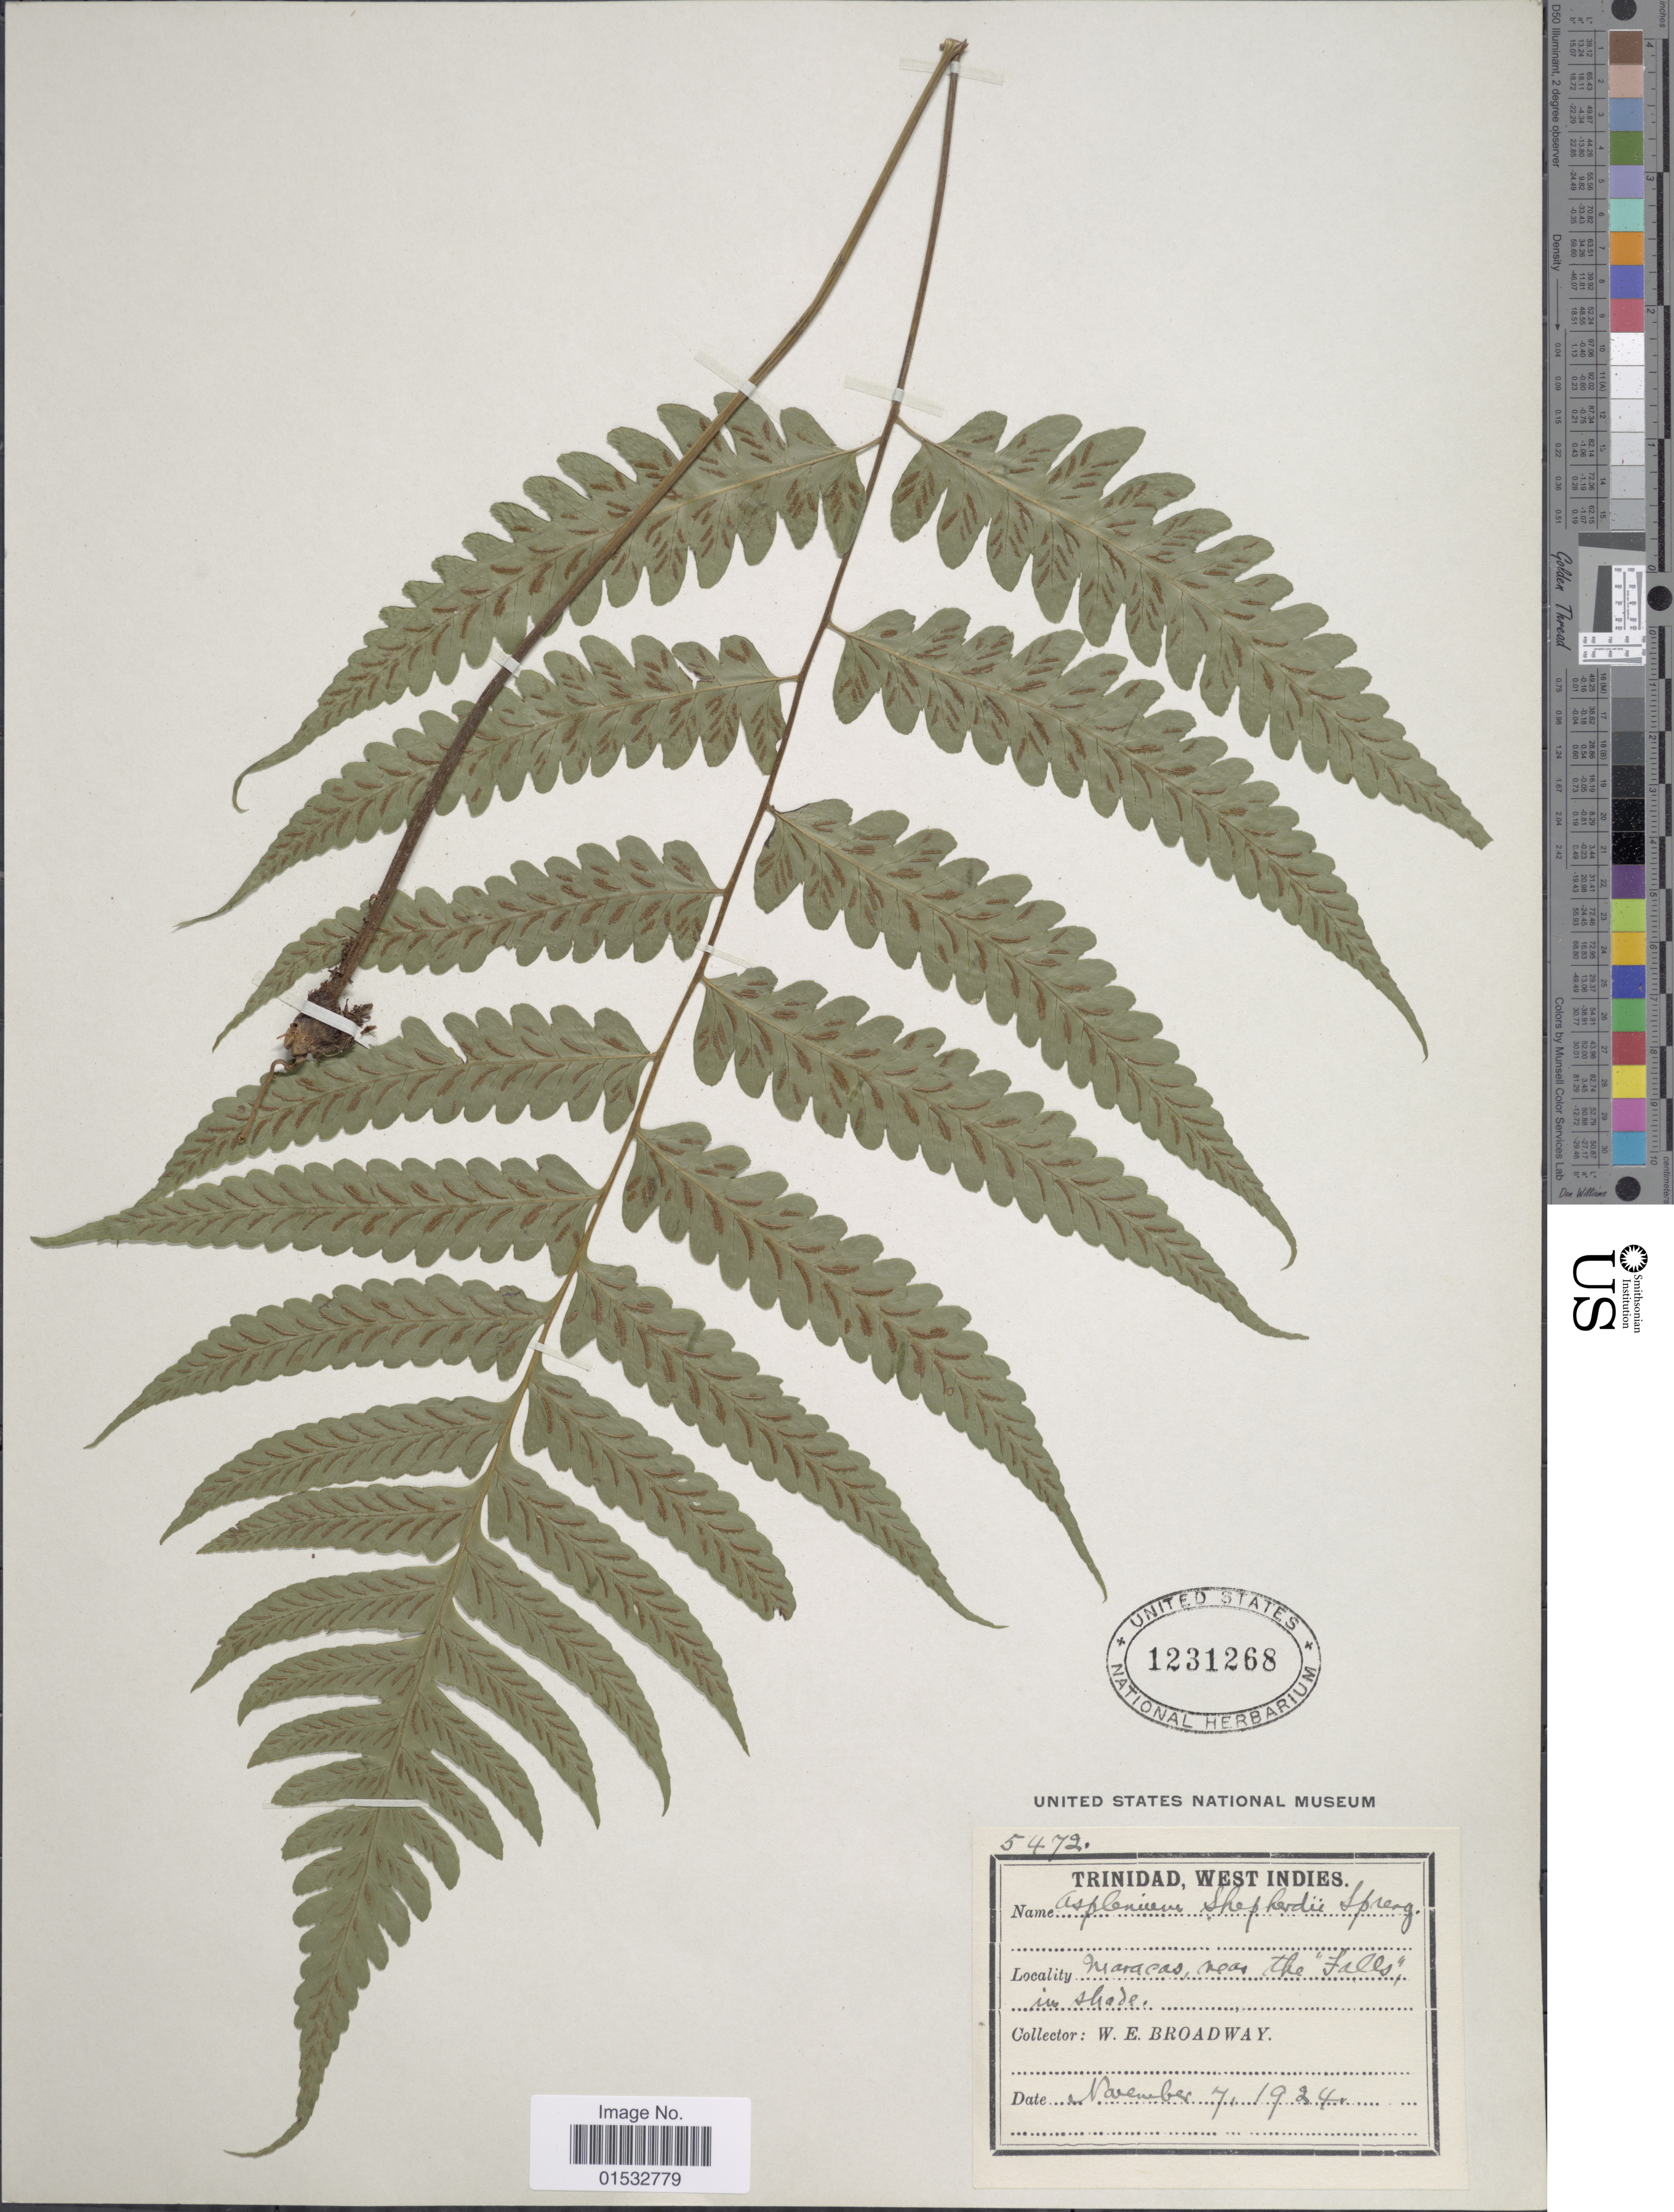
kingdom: Plantae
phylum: Tracheophyta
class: Polypodiopsida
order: Polypodiales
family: Athyriaceae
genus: Diplazium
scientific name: Diplazium cristatum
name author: (Desr.) Alston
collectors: W. E. Broadway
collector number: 5472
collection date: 1924-11-07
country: Trinidad and Tobago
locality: Trinidad. Maracas, near the "Falls"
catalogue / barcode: US 1231268